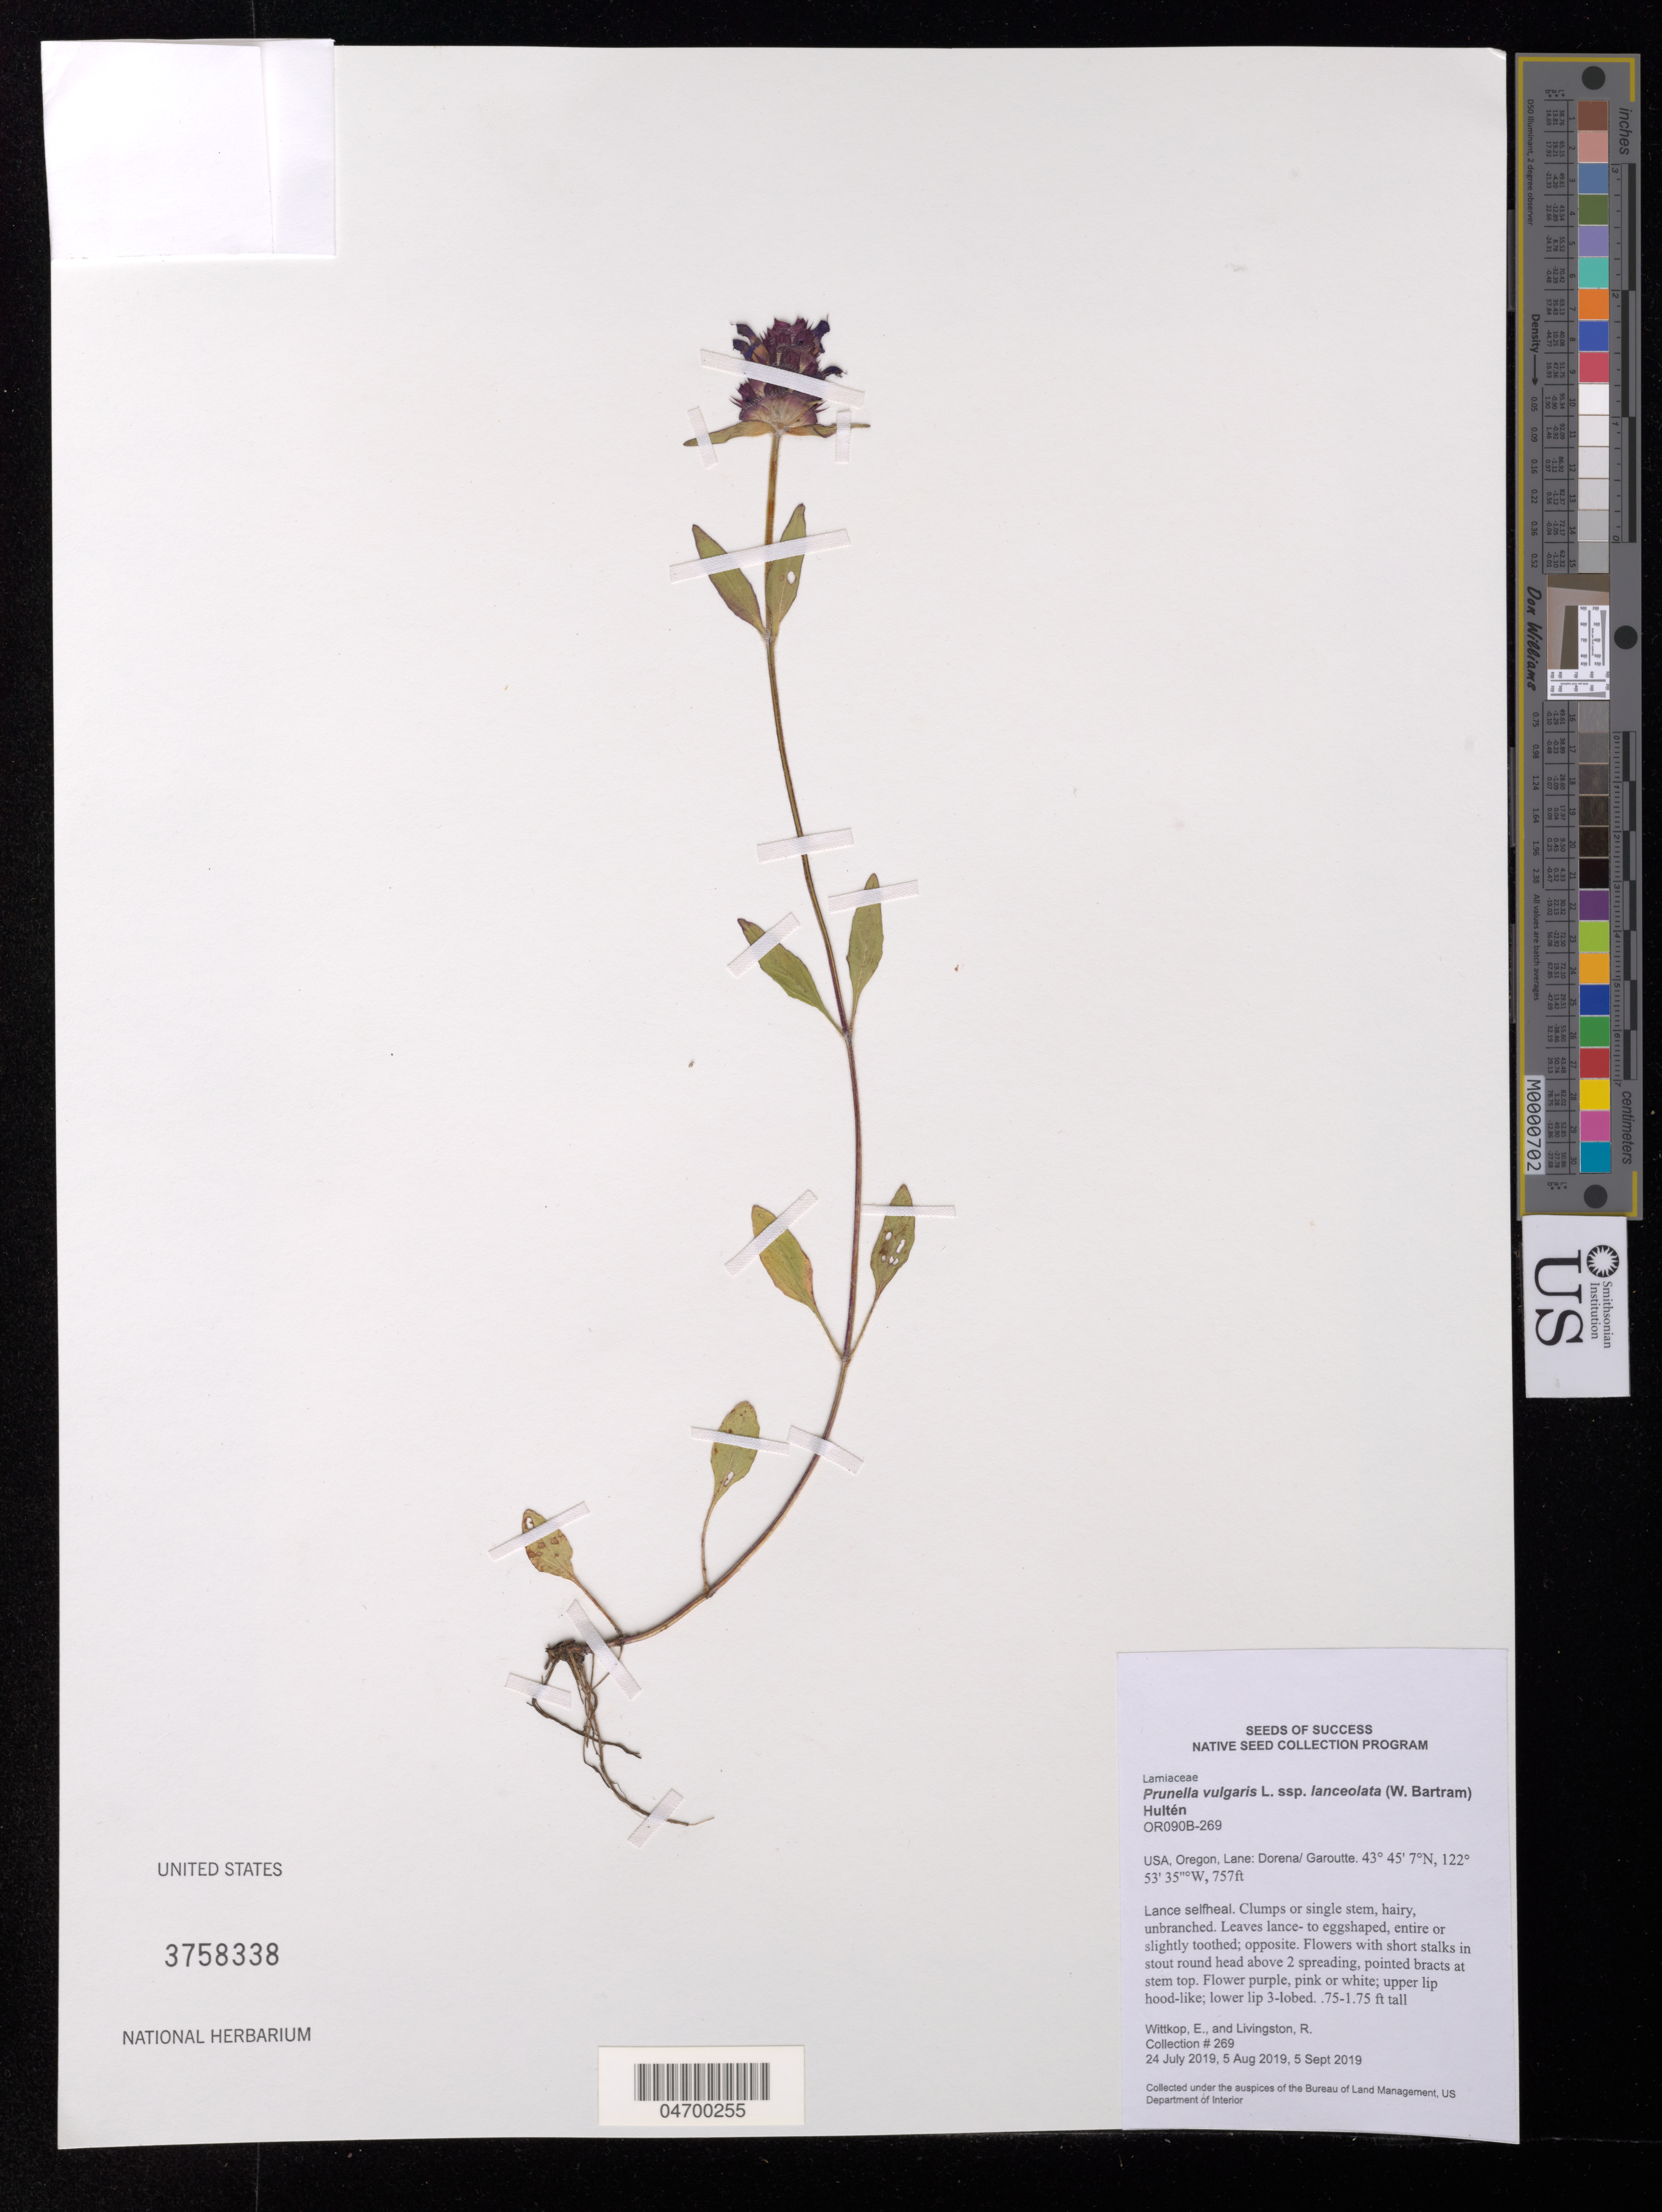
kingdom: Plantae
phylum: Tracheophyta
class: Magnoliopsida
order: Lamiales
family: Lamiaceae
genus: Prunella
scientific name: Prunella vulgaris subsp. lanceolata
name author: (W.P.C. Barton) Piper & Beattie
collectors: E. Wittkop & R. Livingston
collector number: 269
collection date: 2019-07-24/2019-09-05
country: United States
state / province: Oregon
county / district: Lane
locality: Lane: Dorena/ Garoutte.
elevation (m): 231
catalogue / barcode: US 3758338